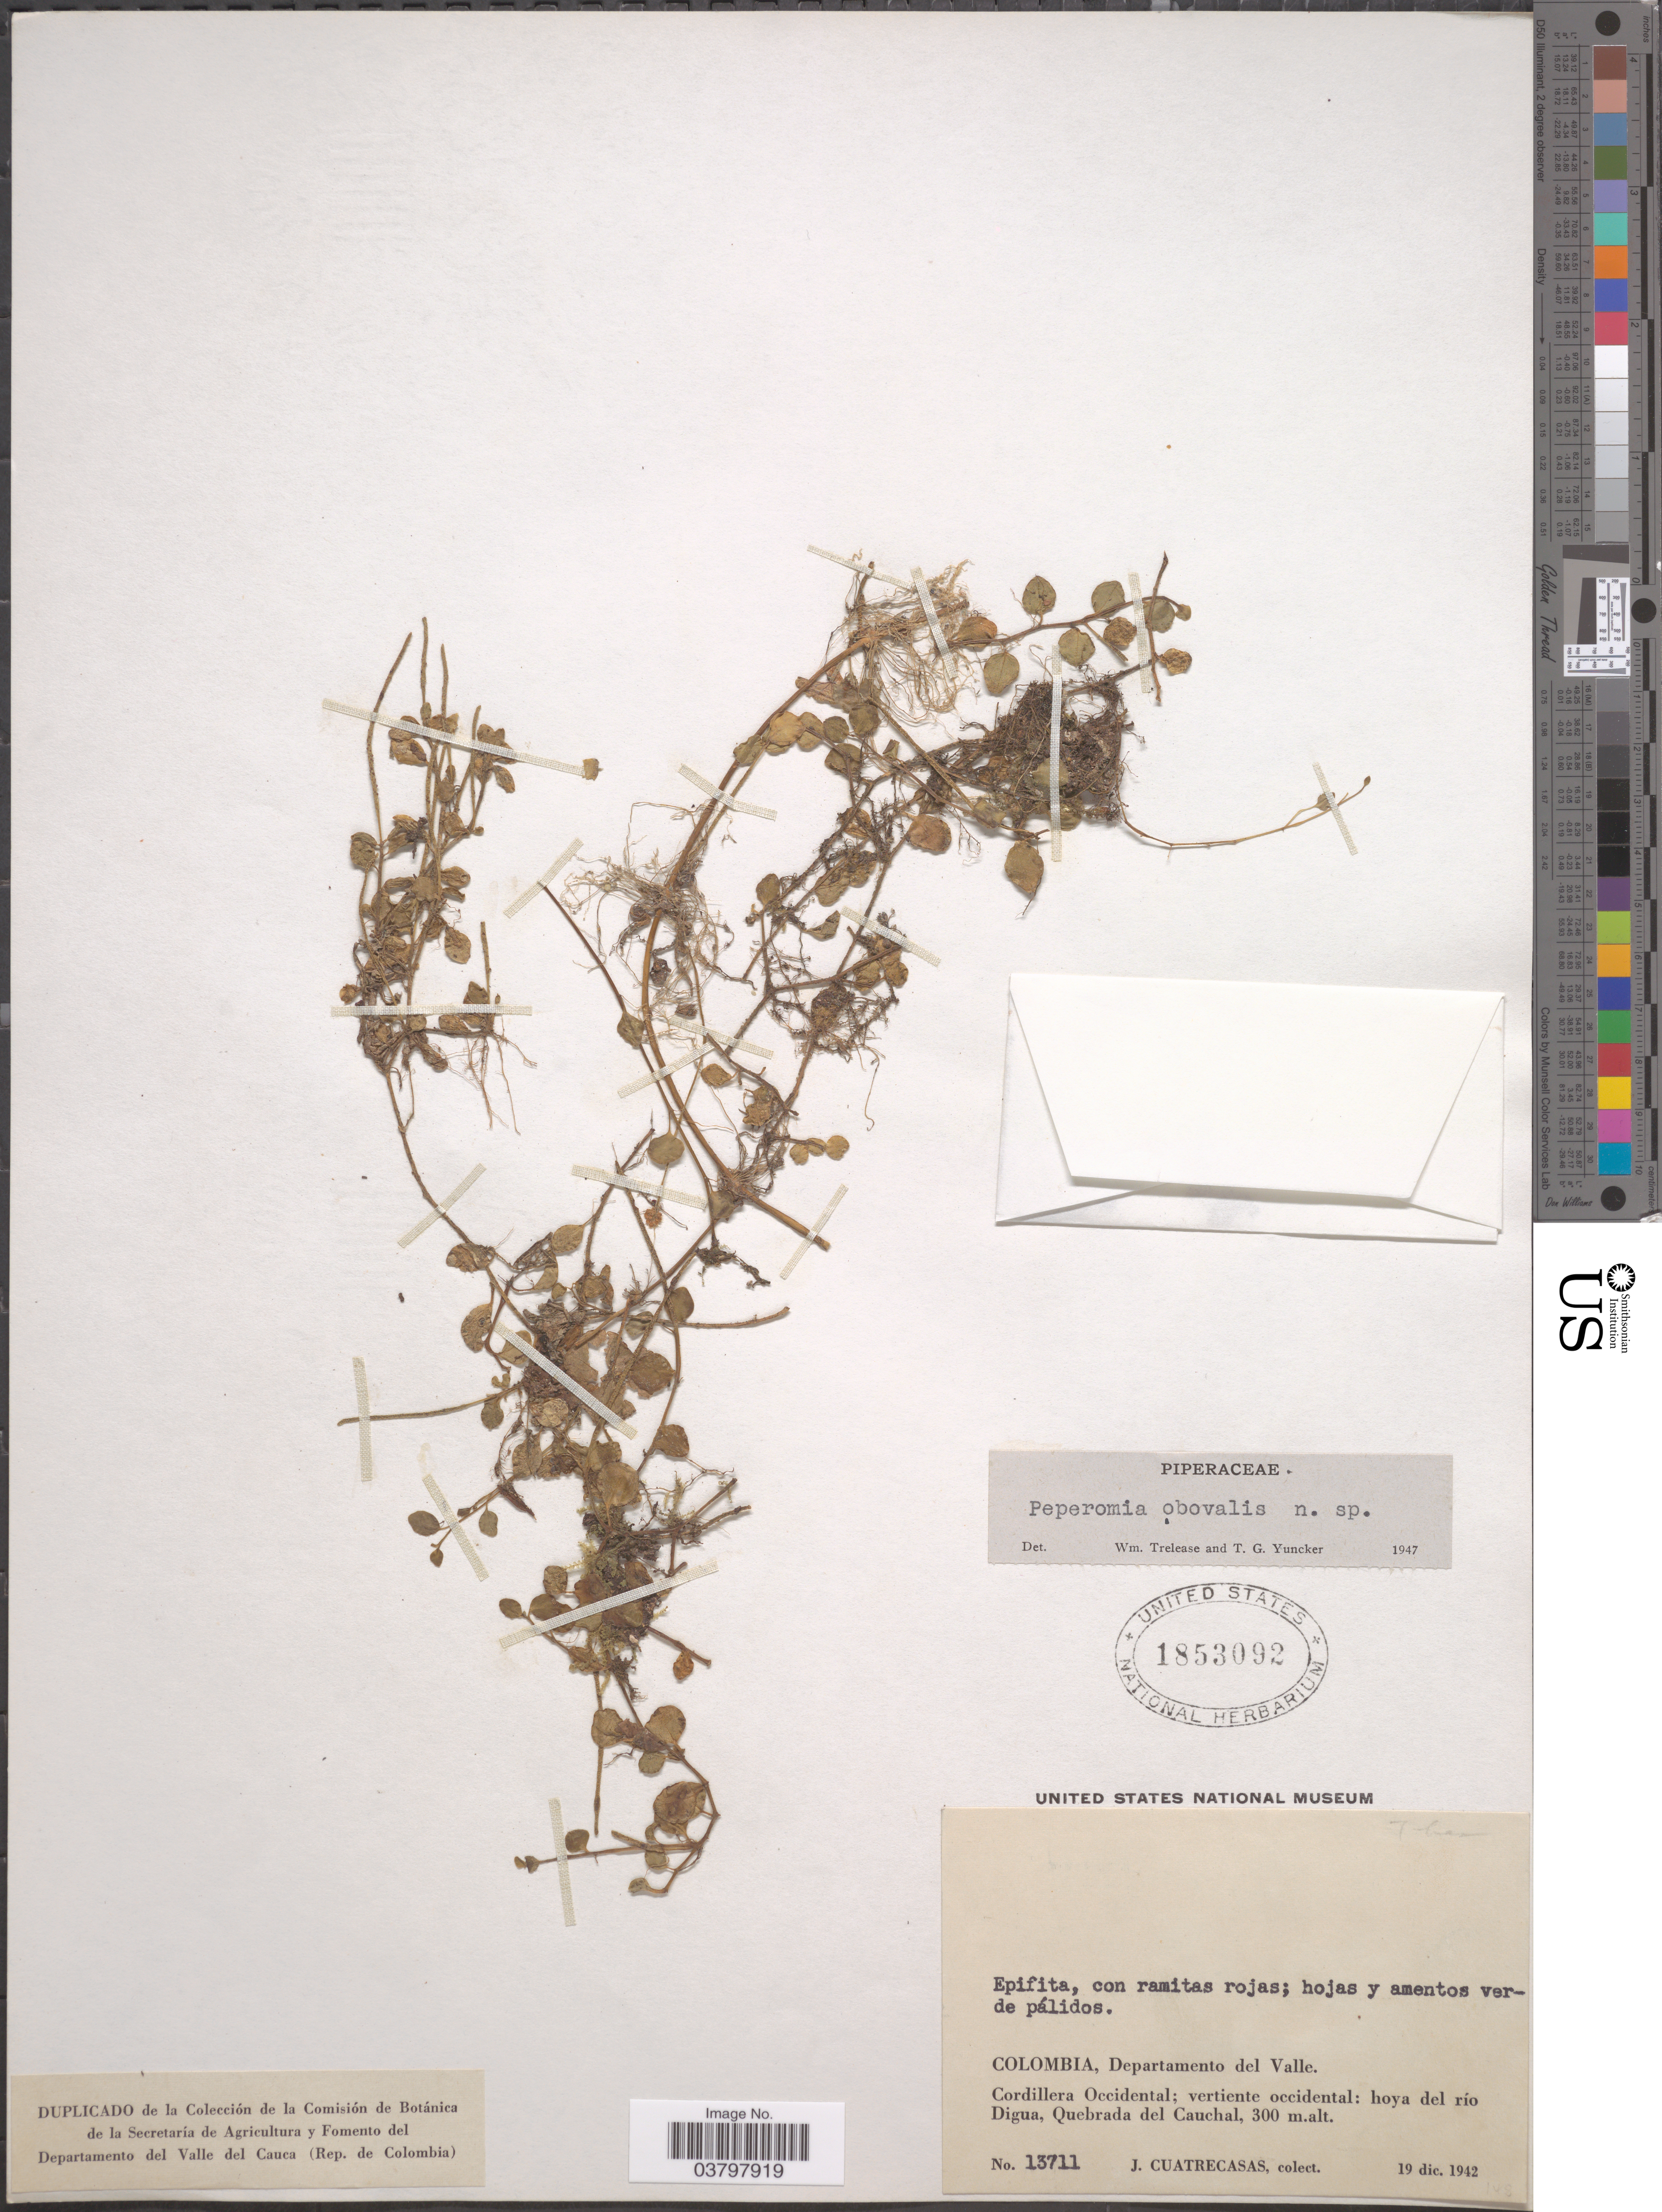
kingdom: Plantae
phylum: Tracheophyta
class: Magnoliopsida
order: Piperales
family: Piperaceae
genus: Peperomia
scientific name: Peperomia obovalis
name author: Trel. & Yunck.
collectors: J. Cuatrecasas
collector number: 13711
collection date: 1942-12-19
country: Colombia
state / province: Valle del Cauca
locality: Departamento del Valle. Cordillera Occidental, vertiente occidental: hoya del río Digua, Quebrada del Cauchal.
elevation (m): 300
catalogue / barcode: US 1853092